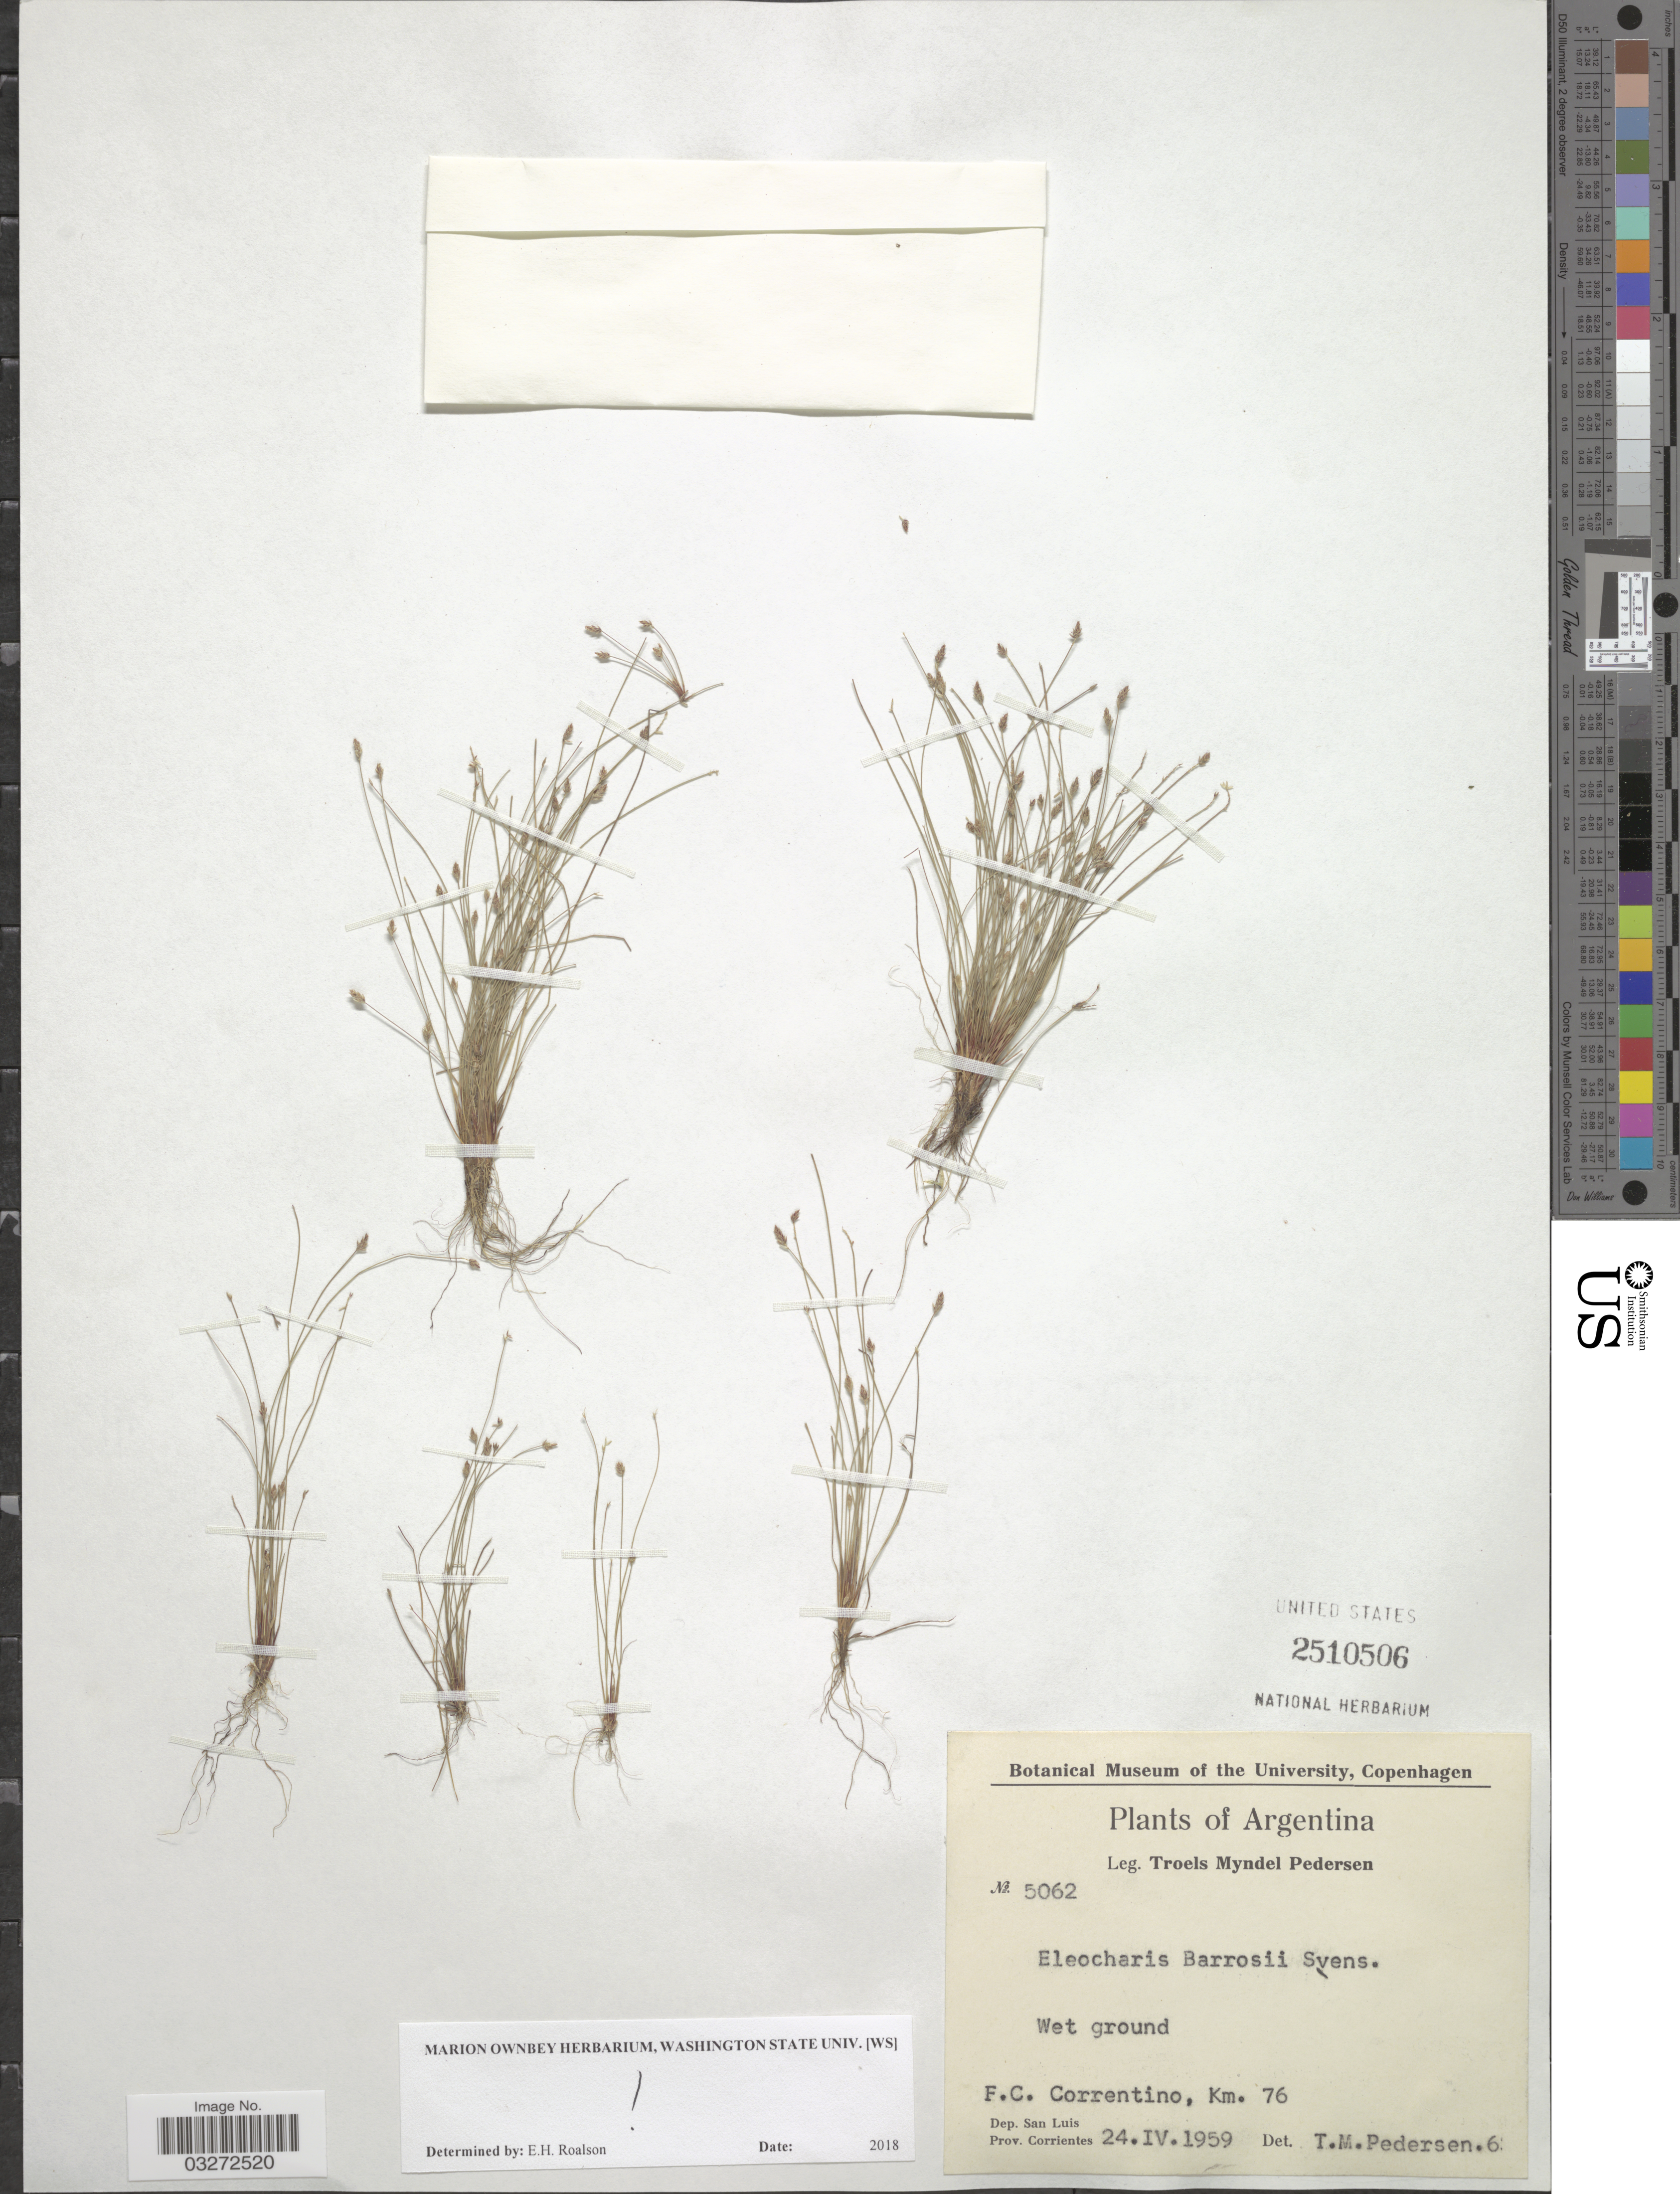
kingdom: Plantae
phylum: Tracheophyta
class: Liliopsida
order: Poales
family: Cyperaceae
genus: Eleocharis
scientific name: Eleocharis barrosii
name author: Svenson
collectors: T. Pederson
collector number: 5062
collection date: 1959-04-24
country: Argentina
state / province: Corrientes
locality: F.C. Correntino, Km. 76. Dep. San Luis.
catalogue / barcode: US 2510506